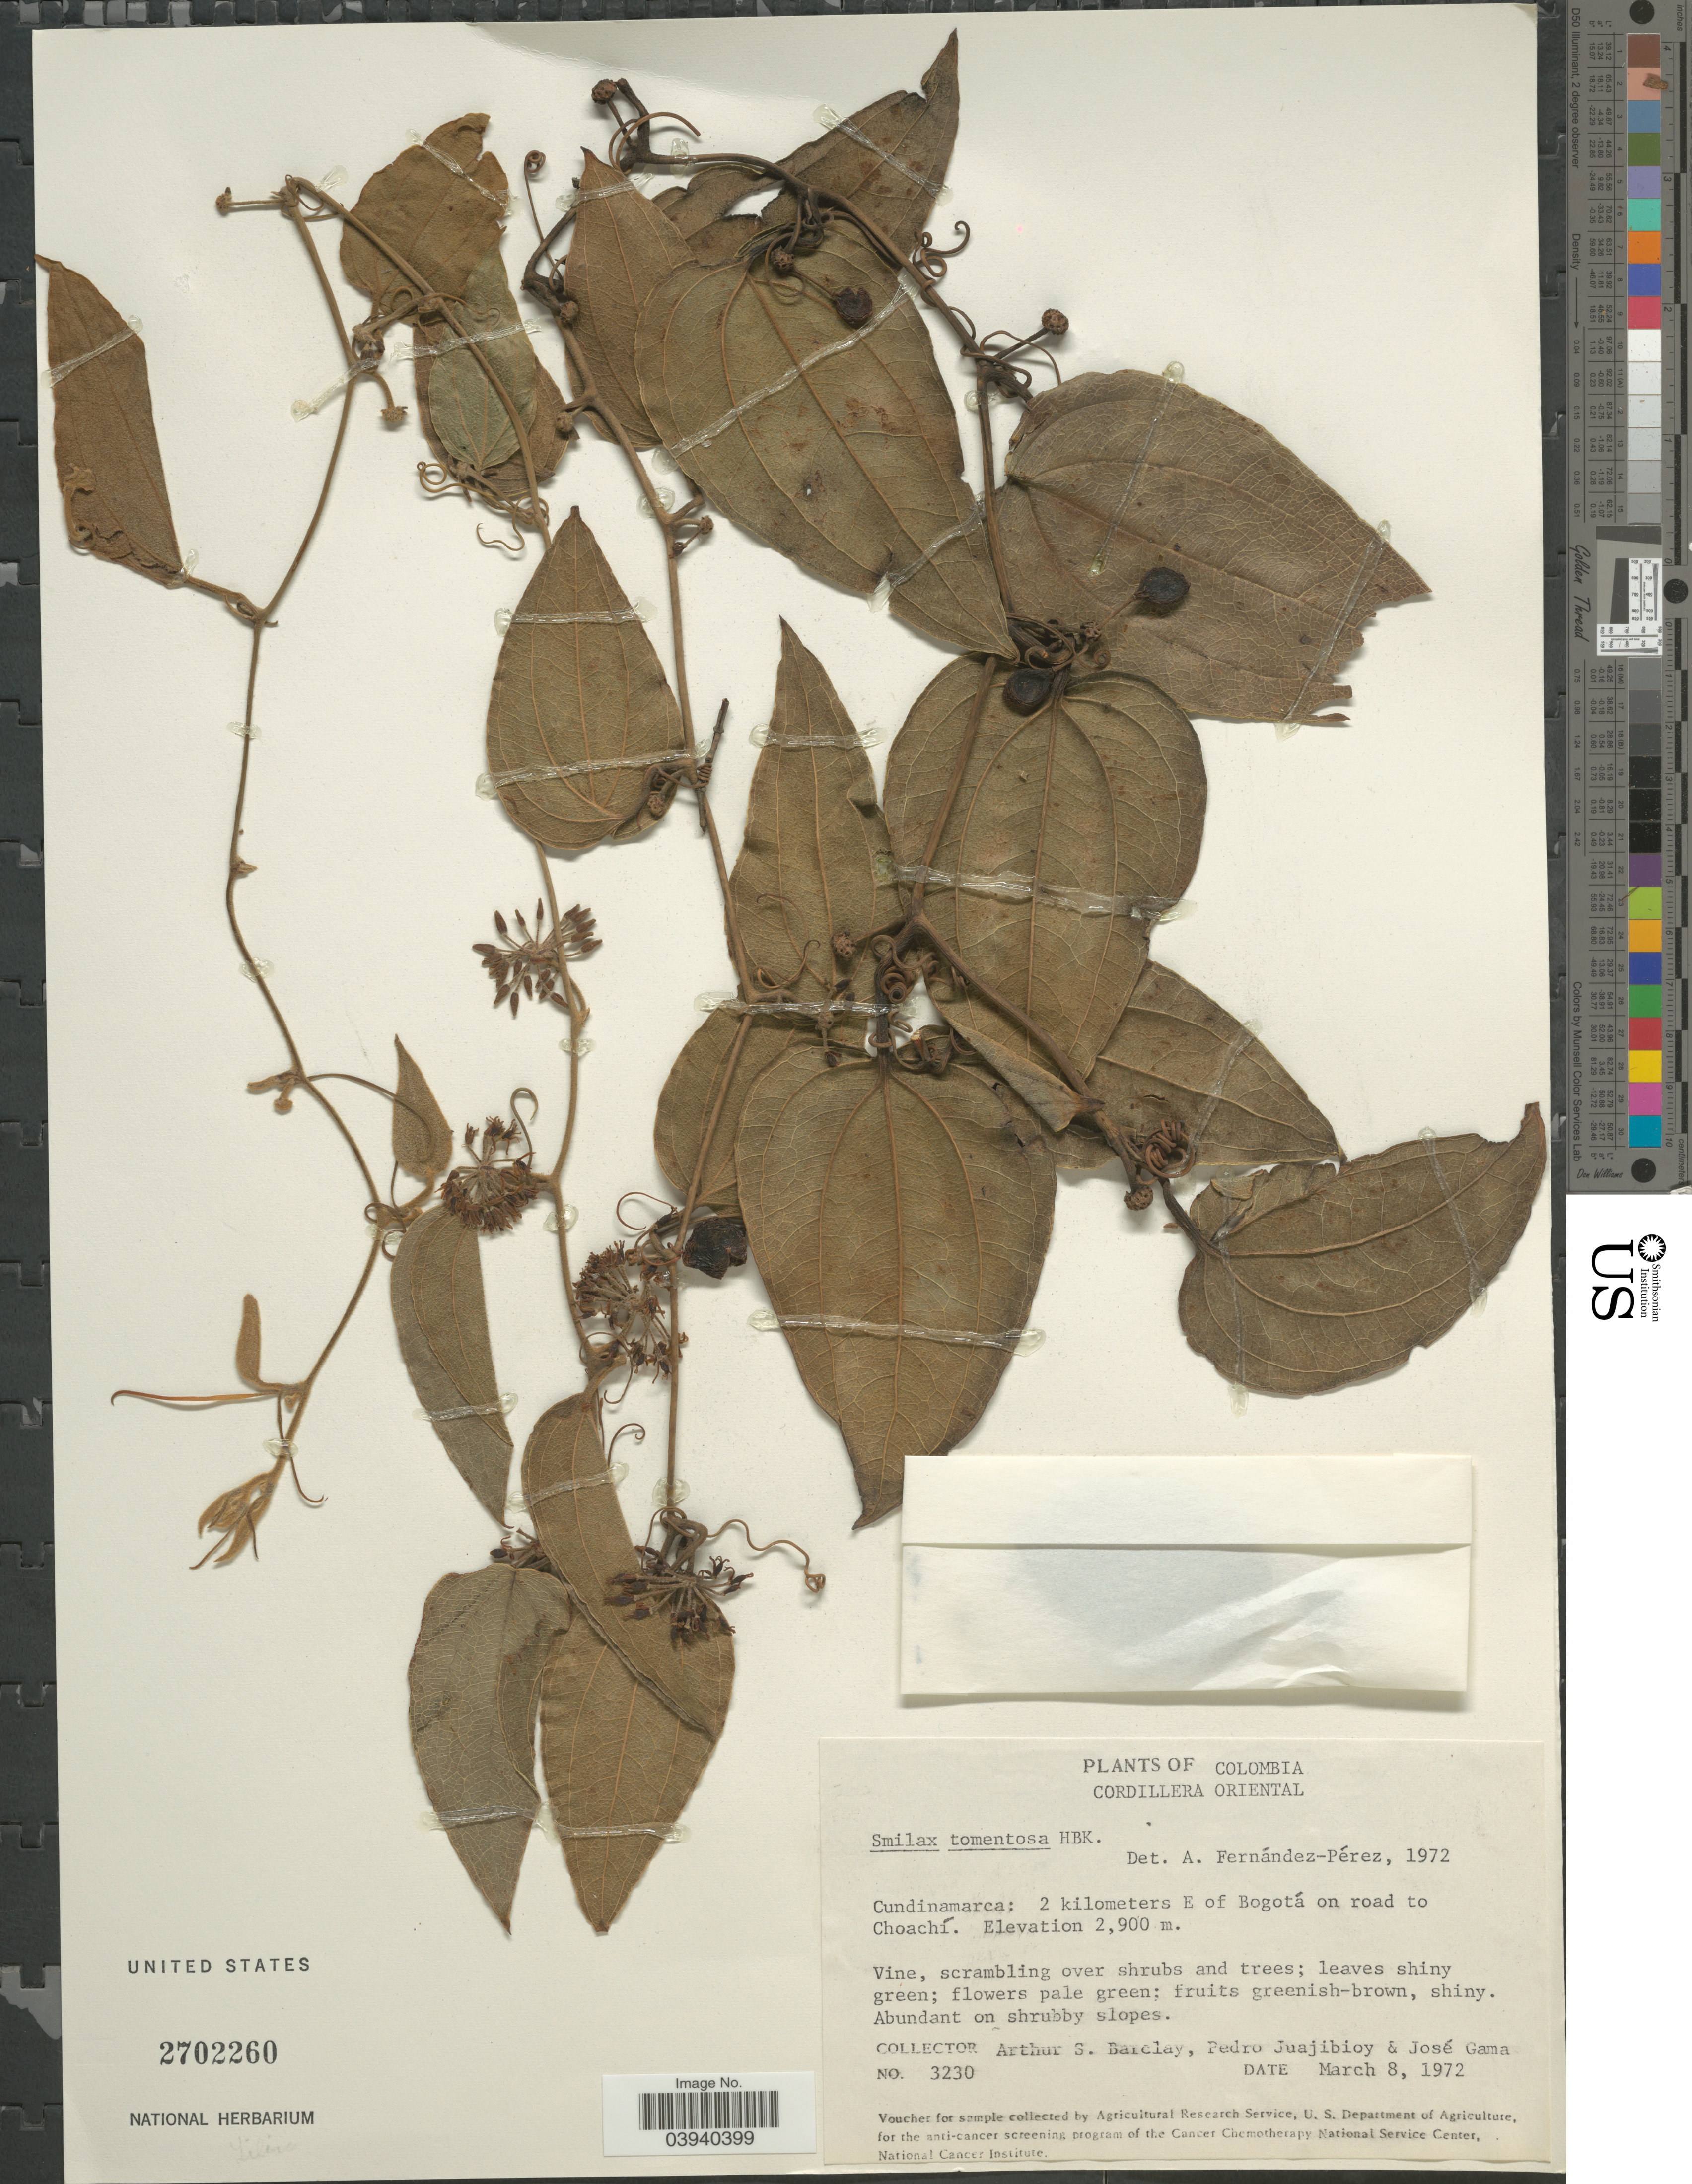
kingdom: Plantae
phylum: Tracheophyta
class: Liliopsida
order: Liliales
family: Smilacaceae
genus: Smilax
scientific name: Smilax tomentosa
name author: Kunth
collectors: A. S. Barclay, P. Juajibioy & J. Gama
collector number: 3230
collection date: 1972-03-08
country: Colombia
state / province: Cundinamarca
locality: Cordillera Oriental. Cundinamarca: 2 kilometers E of Bogotá on road to Choachí.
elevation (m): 2900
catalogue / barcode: US 2702260